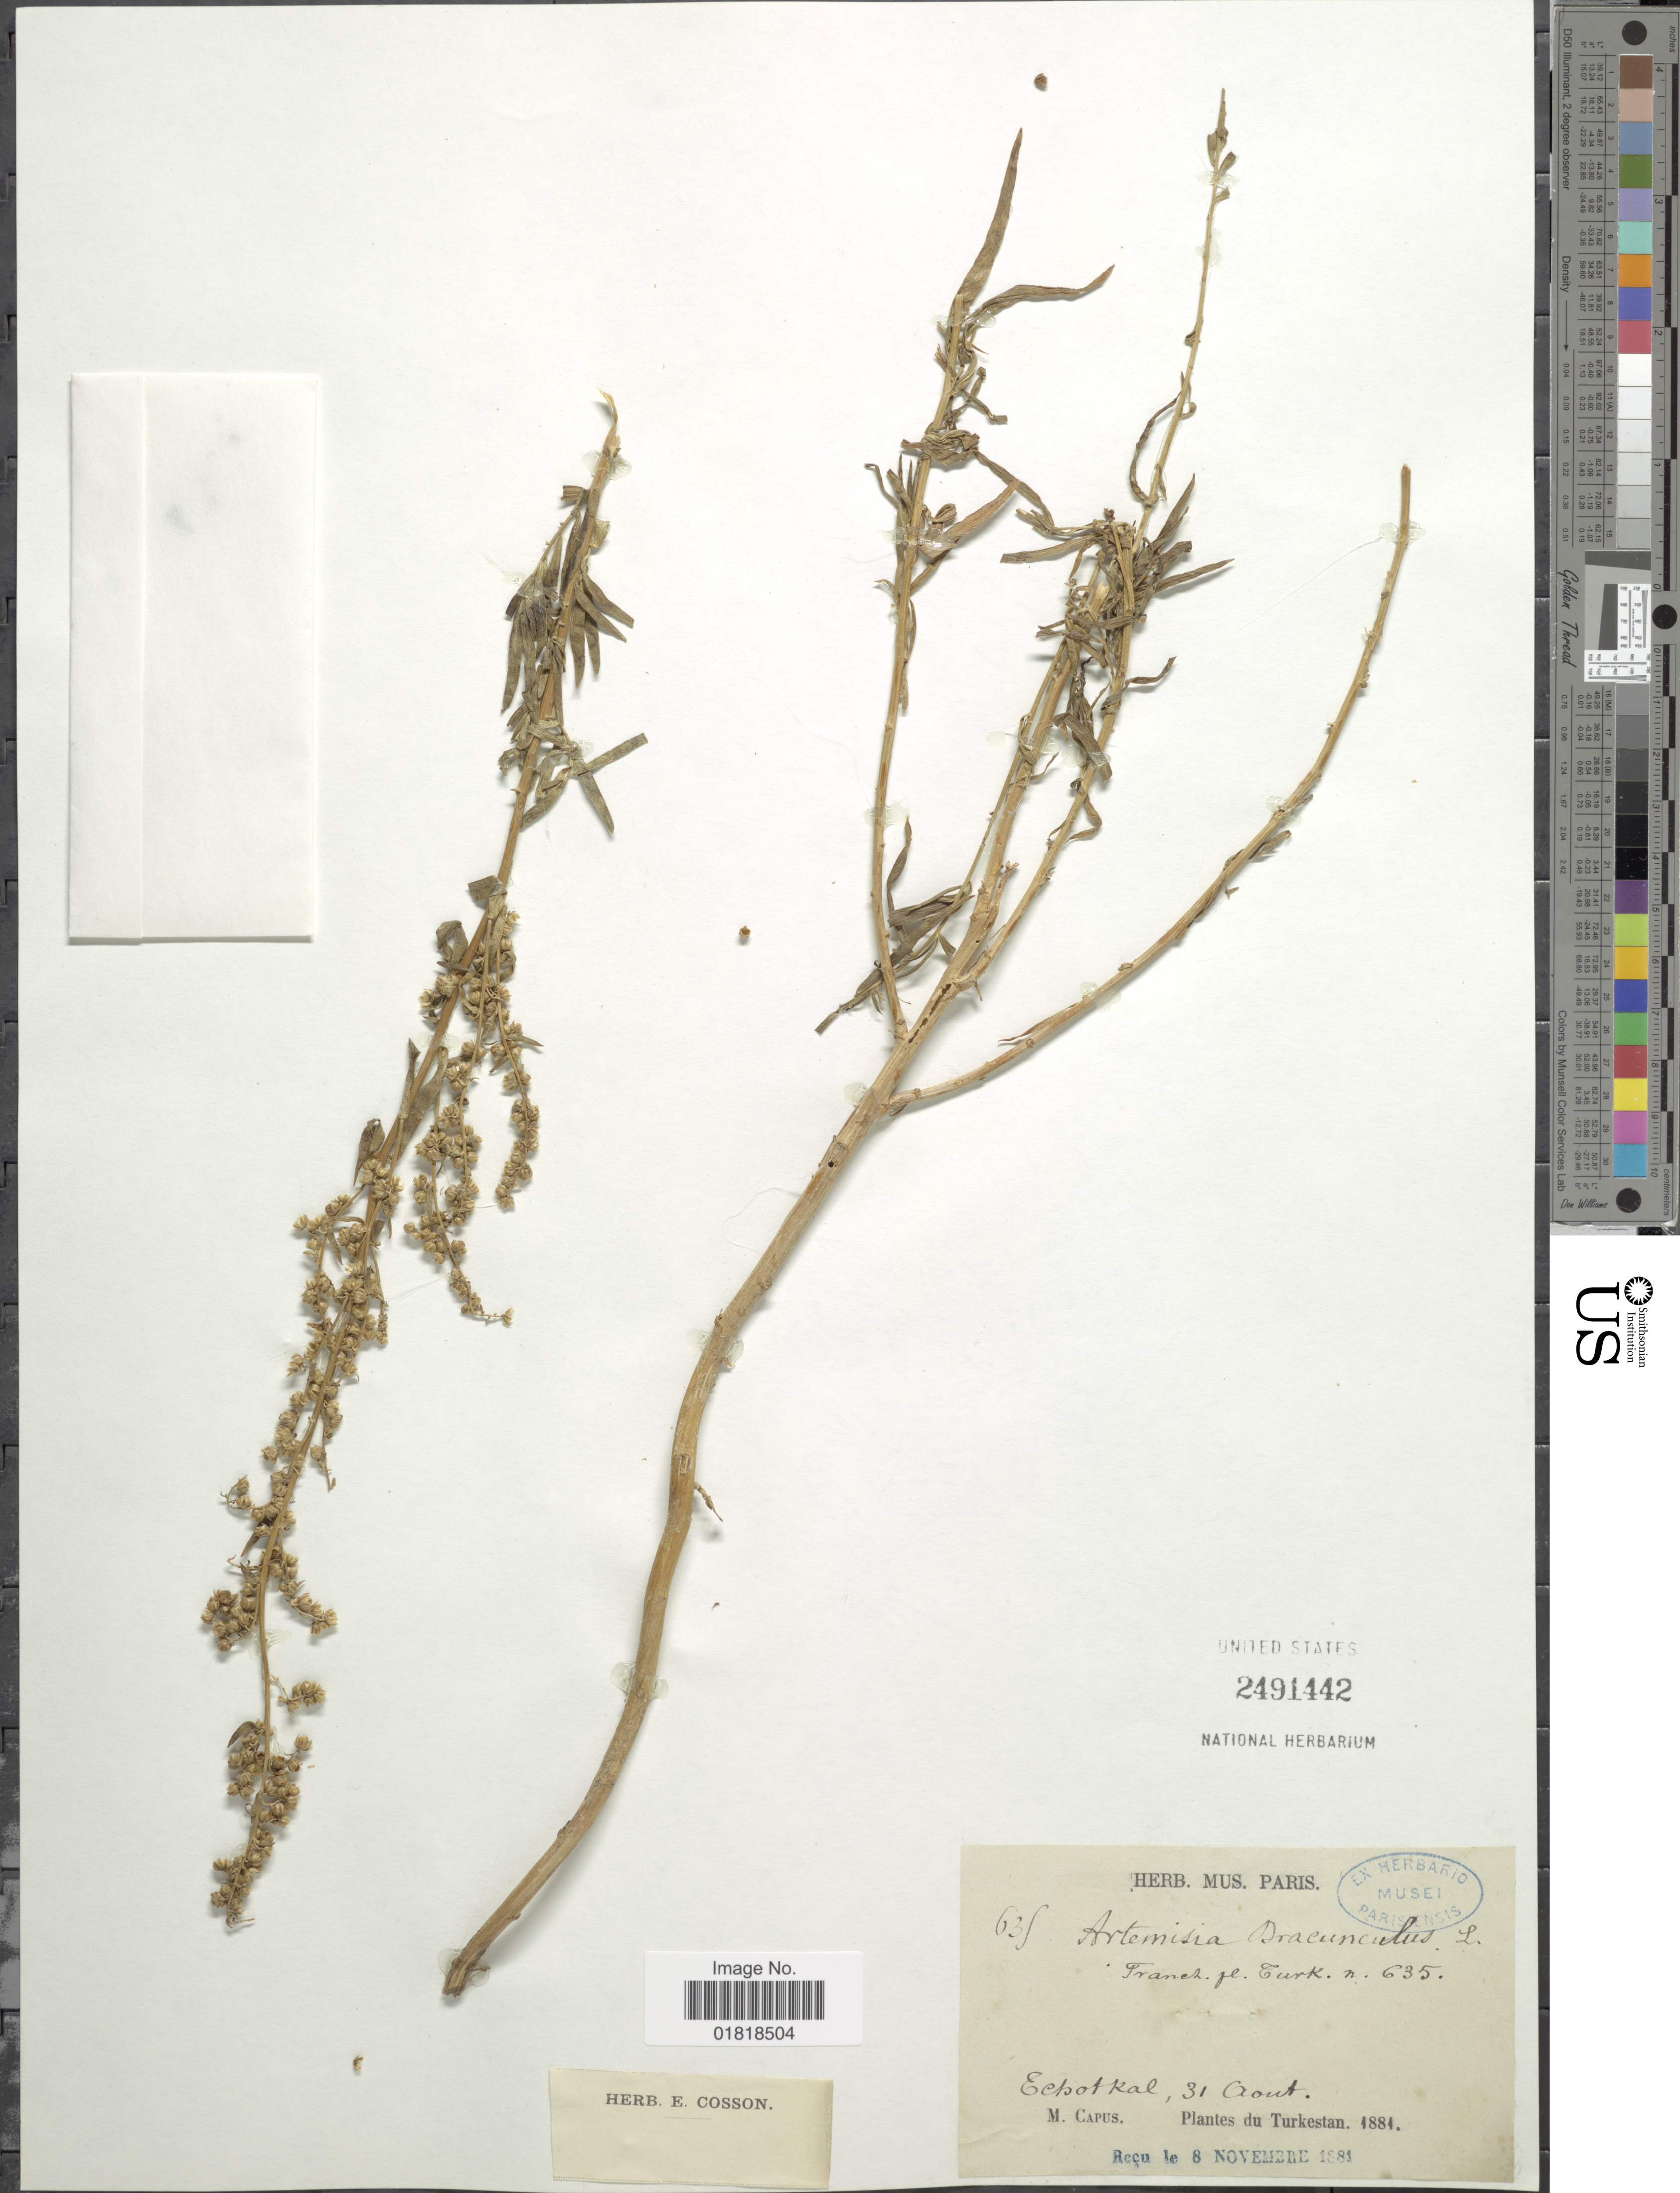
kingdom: Plantae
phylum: Tracheophyta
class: Magnoliopsida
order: Asterales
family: Asteraceae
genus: Artemisia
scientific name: Artemisia dracunculus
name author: L.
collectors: M. Capus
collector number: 635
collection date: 1881-08-31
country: Kazakhstan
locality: Ecpotkal [interpreted]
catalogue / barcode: US 2491442